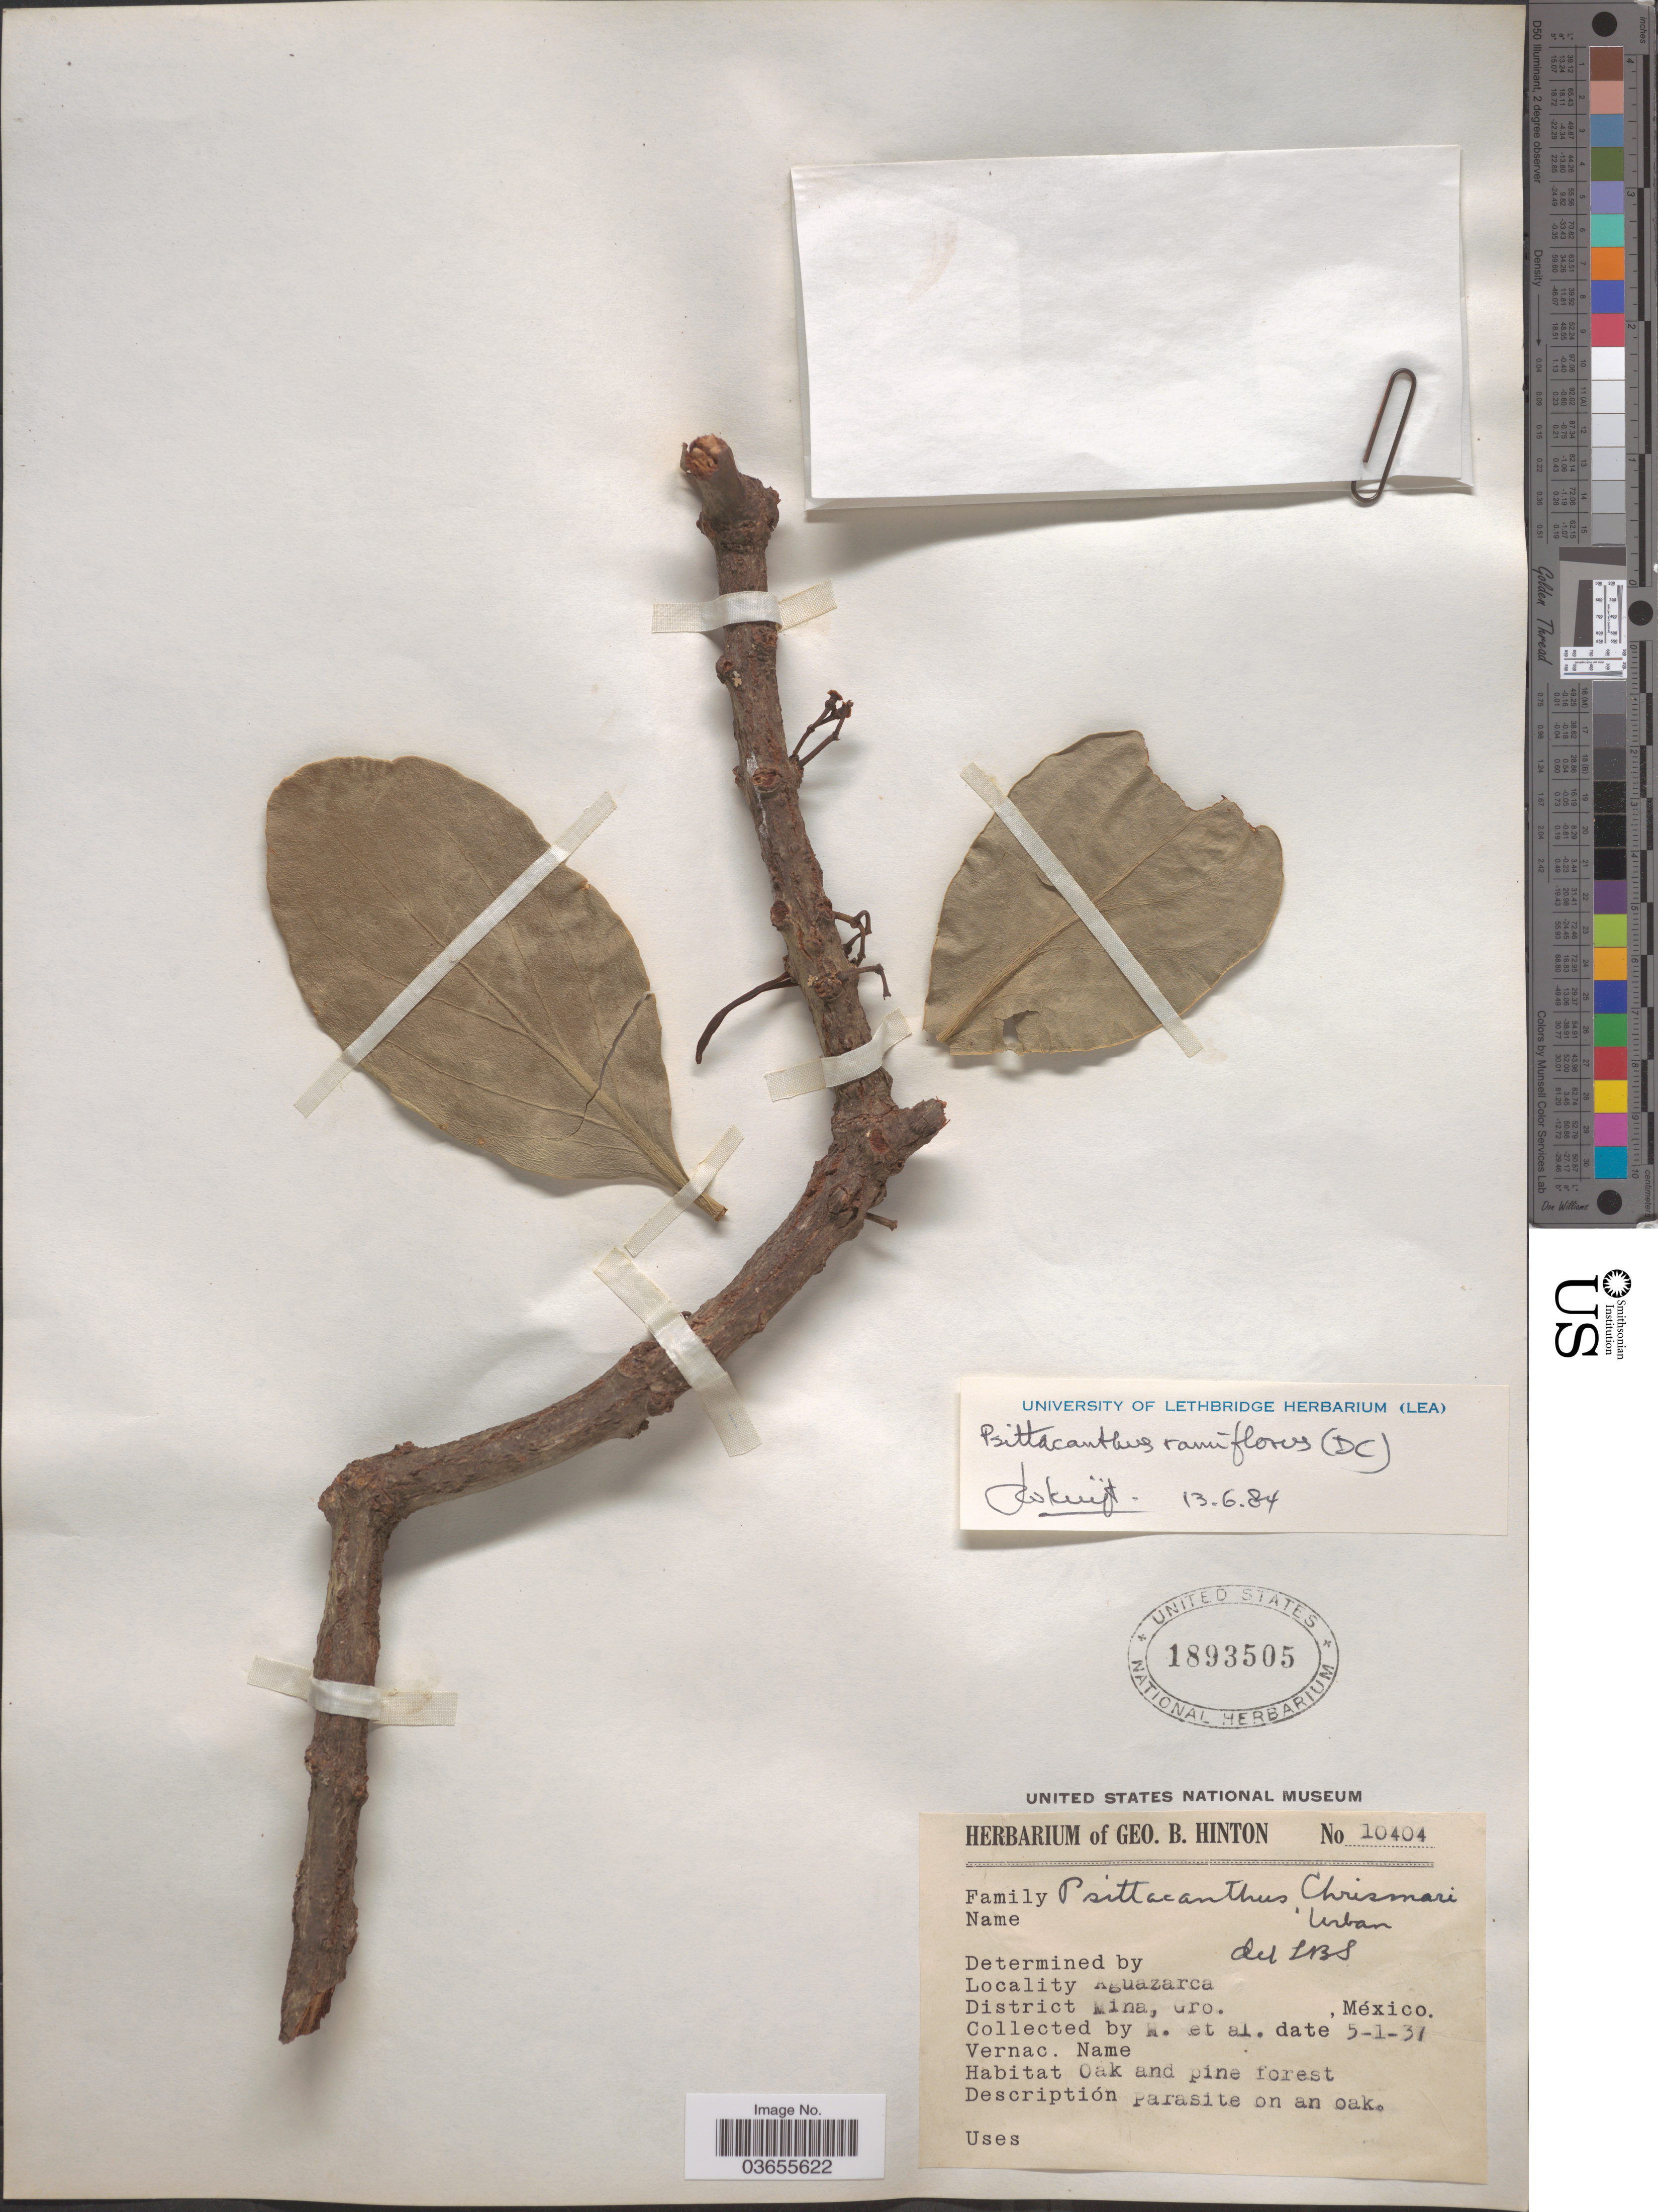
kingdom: Plantae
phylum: Tracheophyta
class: Magnoliopsida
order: Santalales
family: Loranthaceae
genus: Psittacanthus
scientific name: Psittacanthus ramiflorus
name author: (Moc. & Sessé ex DC.) G. Don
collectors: G. B. Hinton & et al.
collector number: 10404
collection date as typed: Transcribed d/m/y: 5/1/37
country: Mexico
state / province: Guerrero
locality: Aguazarca. District Mina.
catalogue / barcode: US 1893505